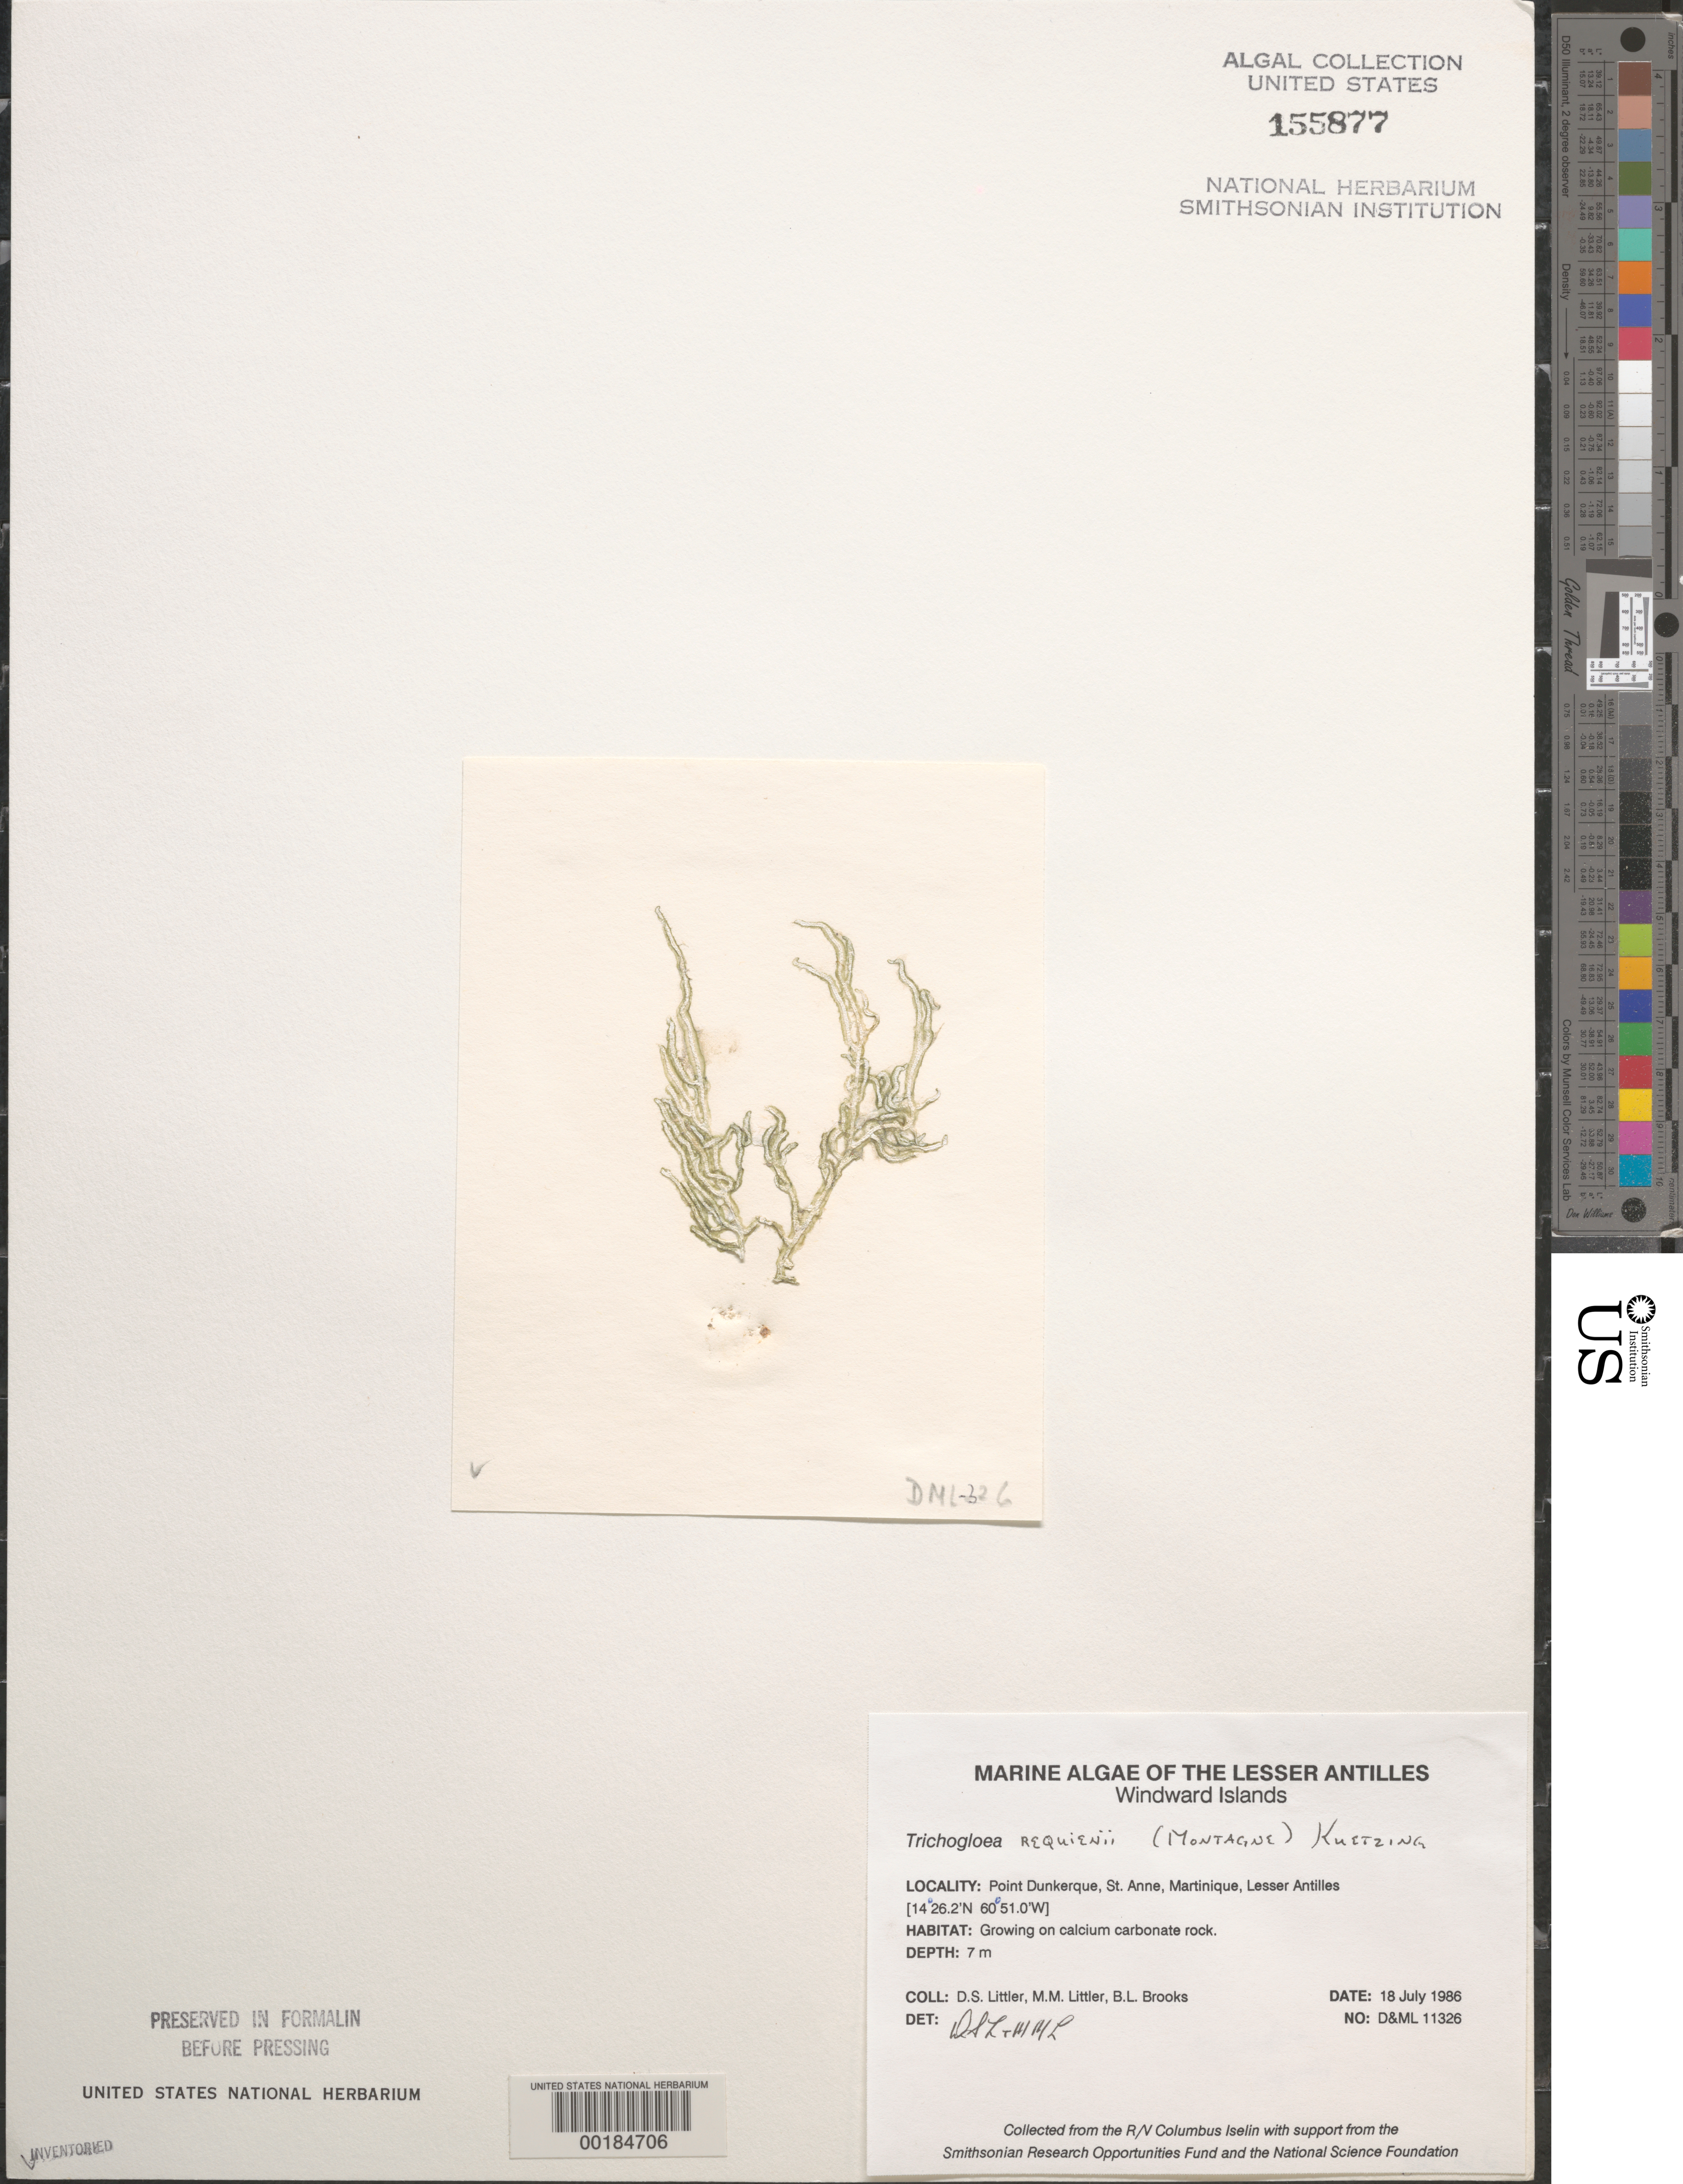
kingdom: Plantae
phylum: Rhodophyta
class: Florideophyceae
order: Nemaliales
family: Liagoraceae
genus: Trichogloea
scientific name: Trichogloea requienii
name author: (Mont.) Kütz.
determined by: Littler, D. S.; Littler, M. M.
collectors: D. S. Littler, M. M. Littler & B. Brooks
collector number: D&ML 11326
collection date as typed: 18 Jul 1986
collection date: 1986-07-18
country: Martinique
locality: Pointe Dunkerque, St. Anne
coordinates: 14 26.2' N, 60 51.0' W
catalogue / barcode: US 155877